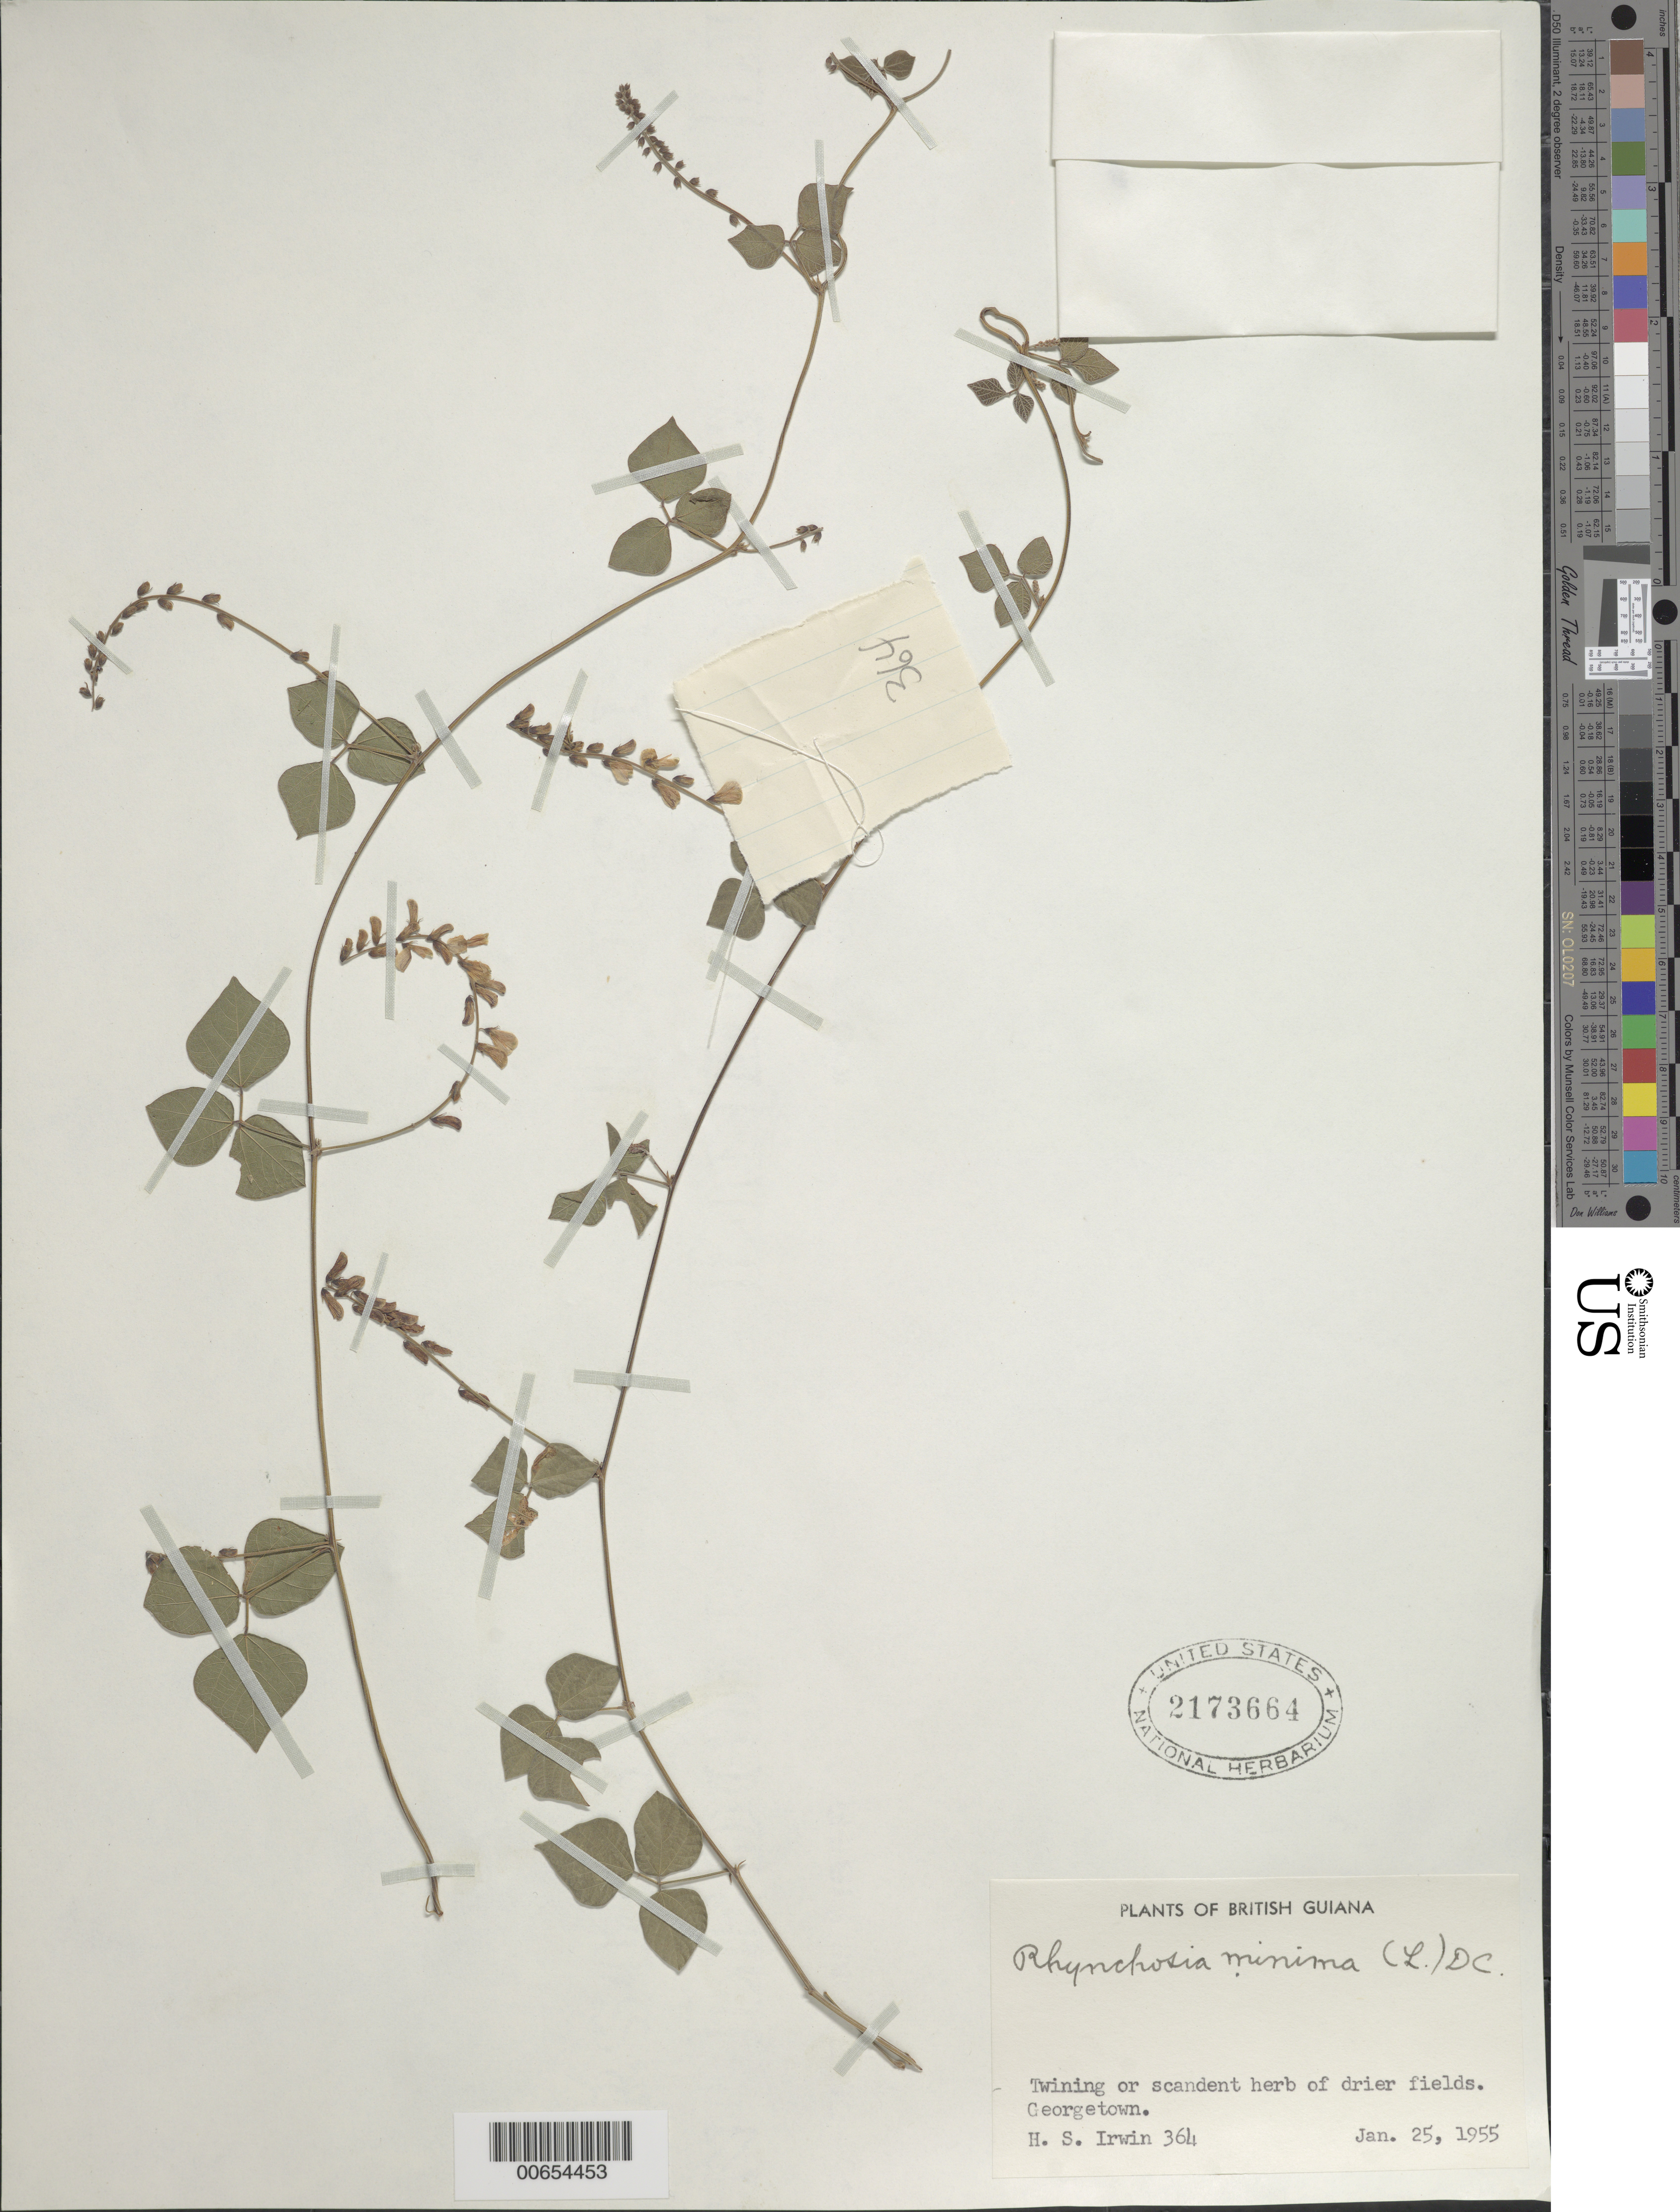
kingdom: Plantae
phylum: Tracheophyta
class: Magnoliopsida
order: Fabales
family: Fabaceae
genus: Rhynchosia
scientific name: Rhynchosia minima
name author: (L.) DC.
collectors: H. Irwin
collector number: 364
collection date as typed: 25-Jan-55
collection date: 1955-01-25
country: Guyana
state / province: Demerara-Mahaica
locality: Georgetown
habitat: Dry fields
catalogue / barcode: US 2173664